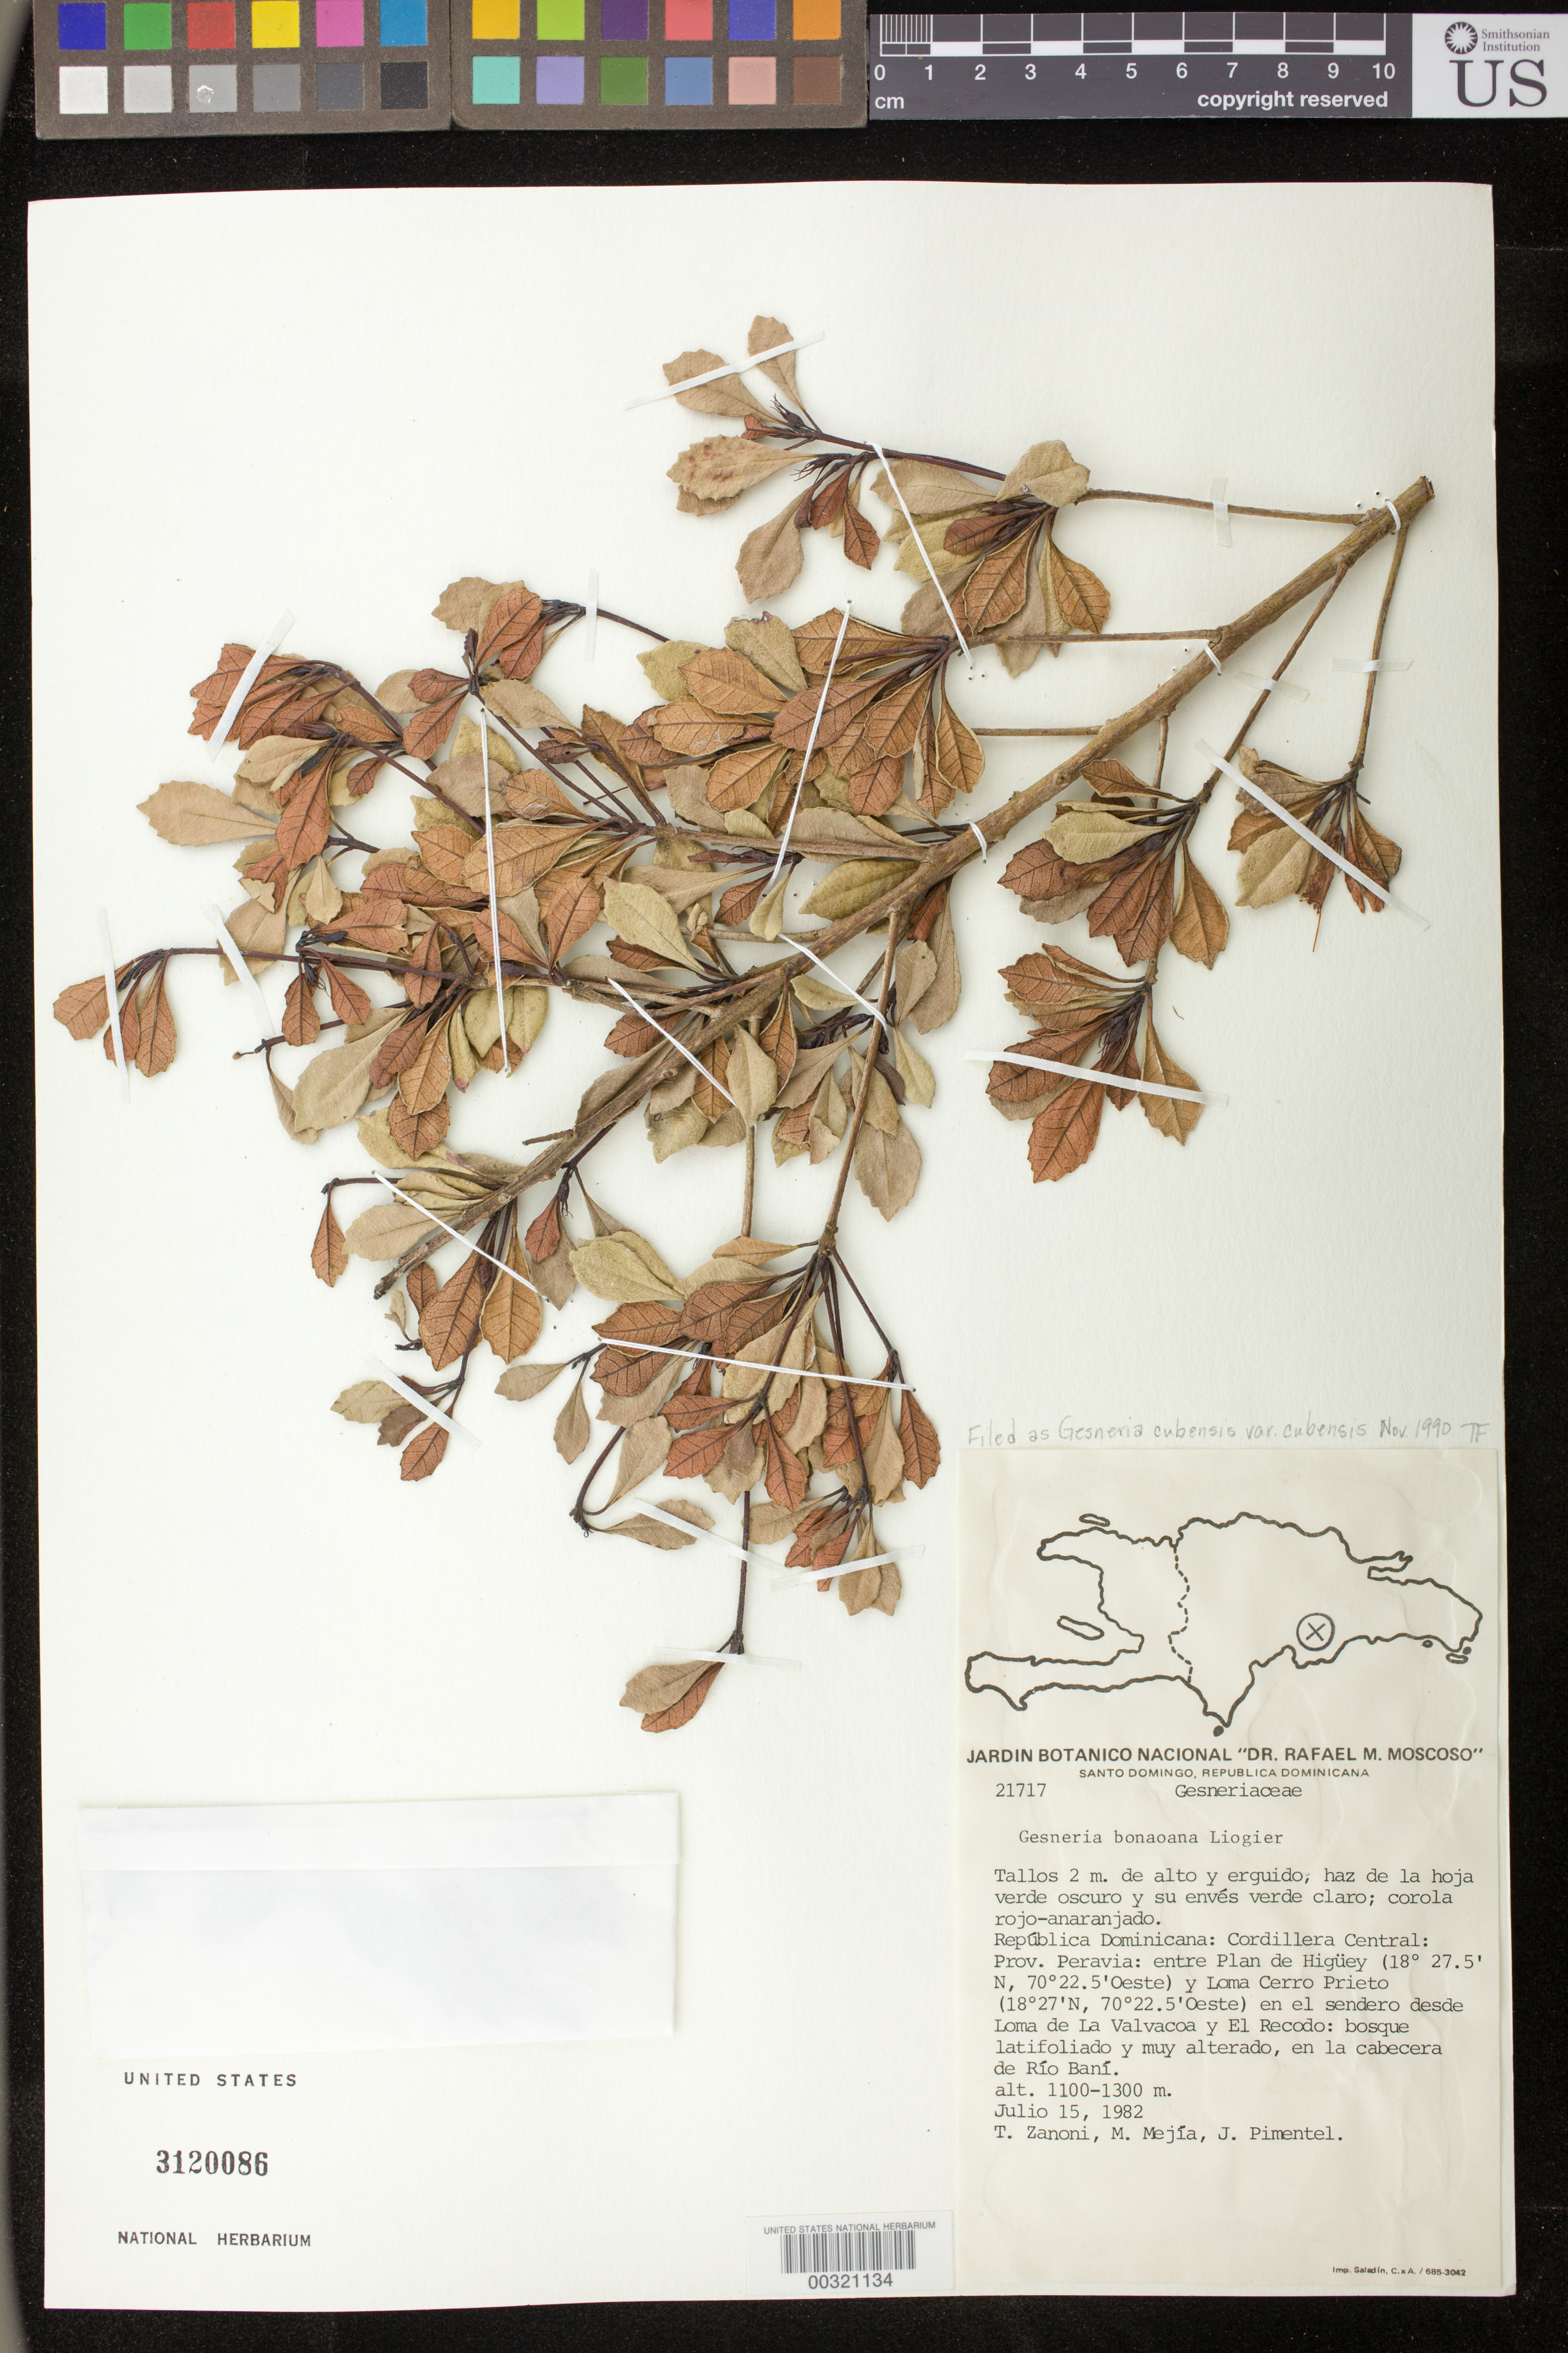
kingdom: Plantae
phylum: Tracheophyta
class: Magnoliopsida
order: Lamiales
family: Gesneriaceae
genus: Gesneria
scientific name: Gesneria cubensis var. cubensis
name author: (Decne.) Baill.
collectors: T. A. Zanoni, M. Mejia & J. Pimentel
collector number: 21717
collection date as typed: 15 Jul 1982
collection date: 1982-07-15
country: Dominican Republic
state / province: Peravia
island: Hispaniola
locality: Cordillera Central, between Plan de Higuey and Loma Cerro Prieto ...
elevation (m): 1100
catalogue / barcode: US 3120086